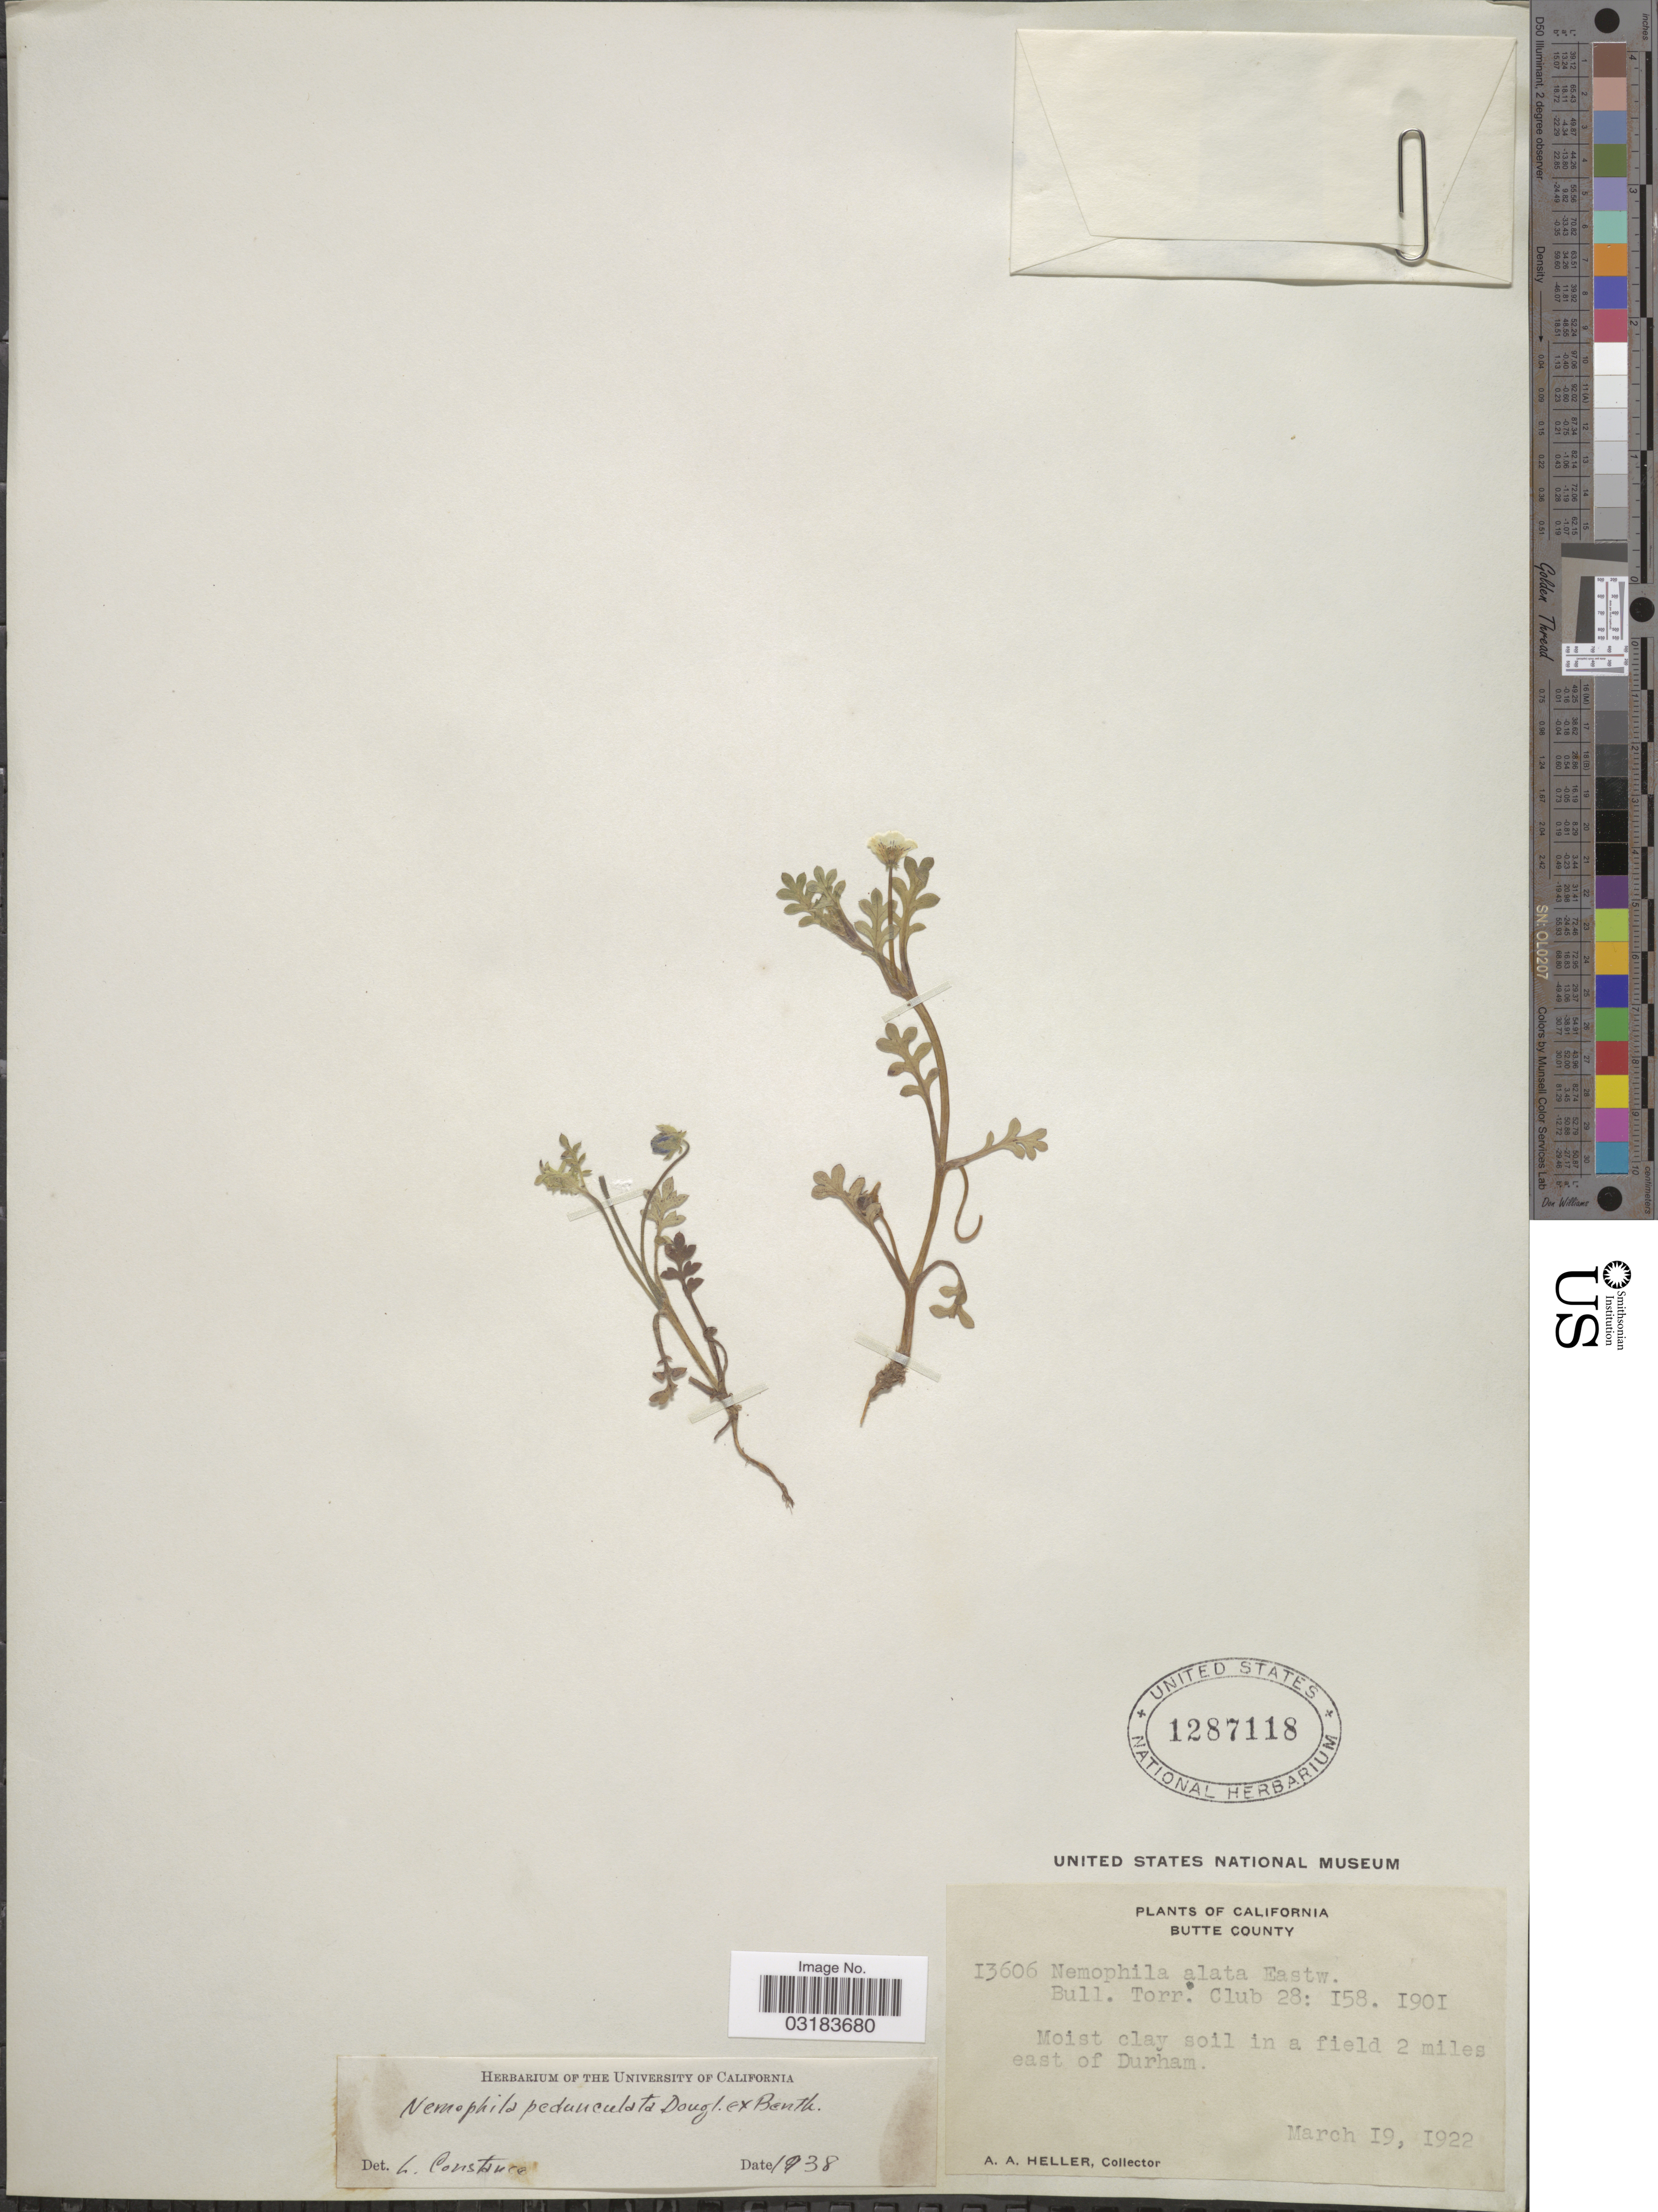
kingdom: Plantae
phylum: Tracheophyta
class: Magnoliopsida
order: Boraginales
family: Hydrophyllaceae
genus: Nemophila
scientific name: Nemophila pedunculata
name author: Douglas ex Benth.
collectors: A. A. Heller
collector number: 13606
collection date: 1922-03-19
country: United States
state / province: California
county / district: Butte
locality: Butte County. 2 miles east of Durham.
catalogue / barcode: US 1287118